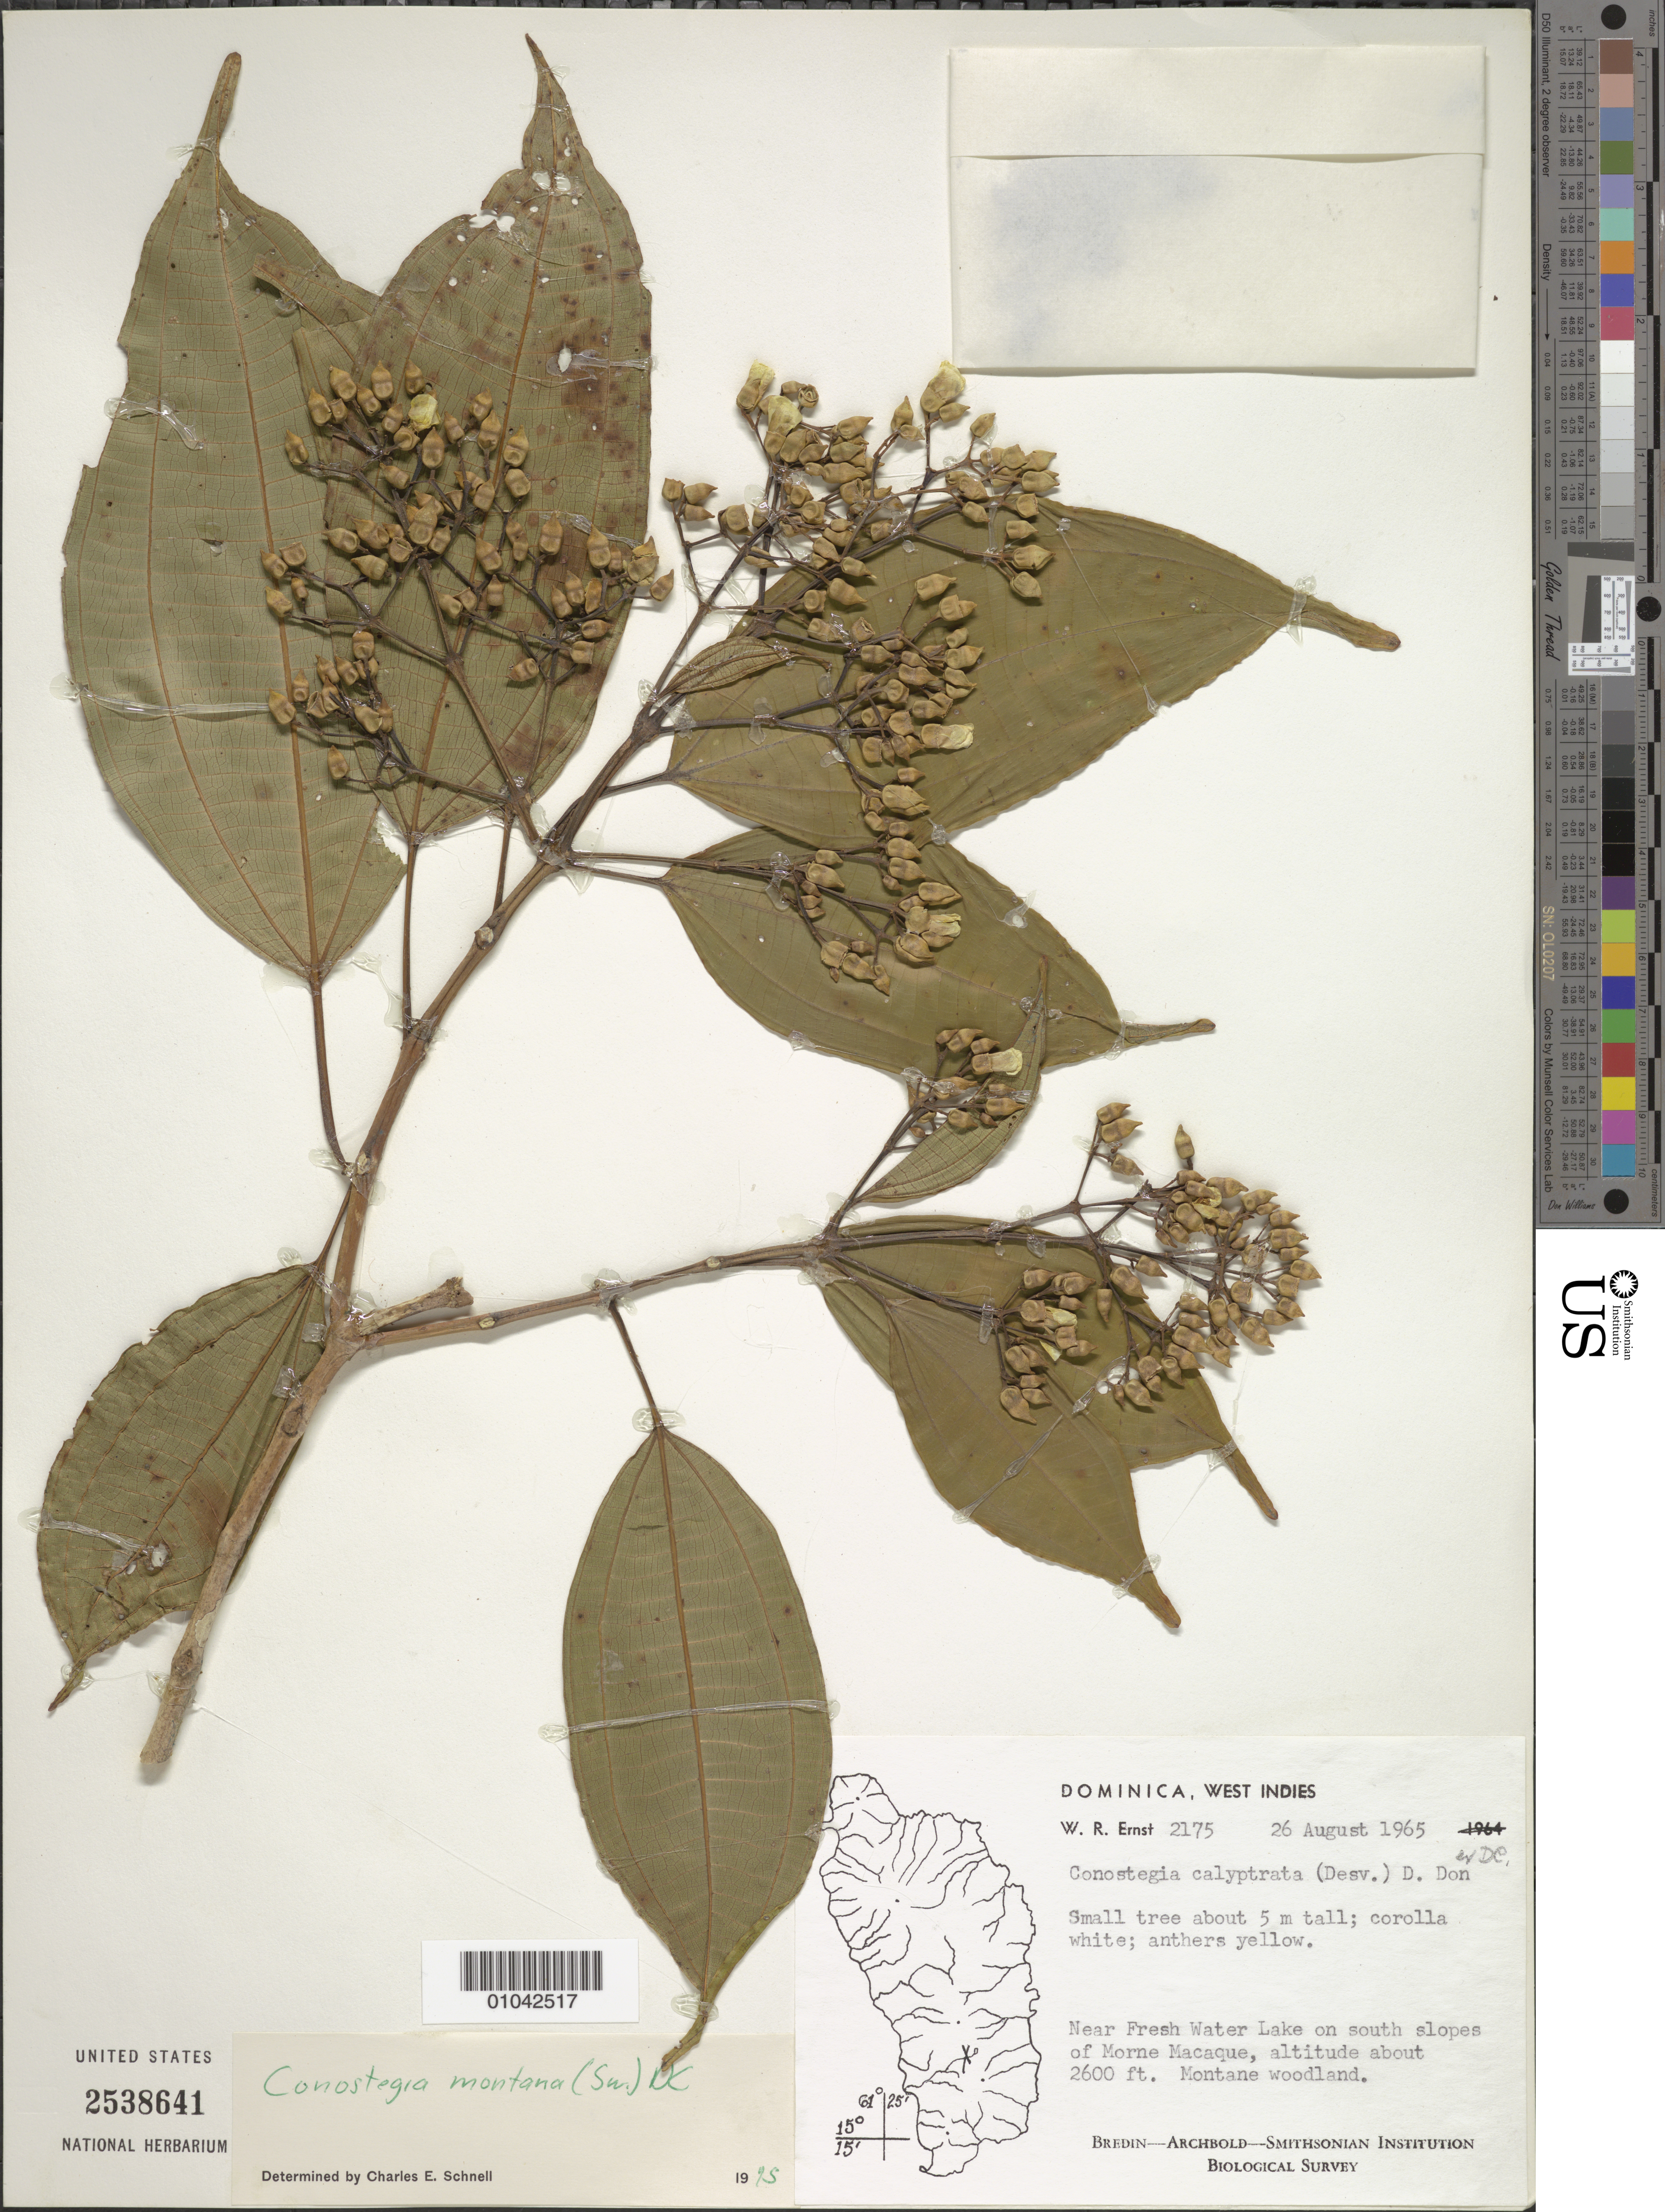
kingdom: Plantae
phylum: Tracheophyta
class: Magnoliopsida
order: Myrtales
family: Melastomataceae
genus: Conostegia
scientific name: Conostegia montana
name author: (Sw.) D. Don ex DC.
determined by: Schnell, C. E.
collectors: W. R. Ernst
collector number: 2175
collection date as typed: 26 Aug 1965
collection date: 1965-08-26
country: Dominica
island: Dominica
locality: Near Fresh Water Lake on south slopes of Morne Macaque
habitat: Montane woodland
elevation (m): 792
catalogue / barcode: US 2538641